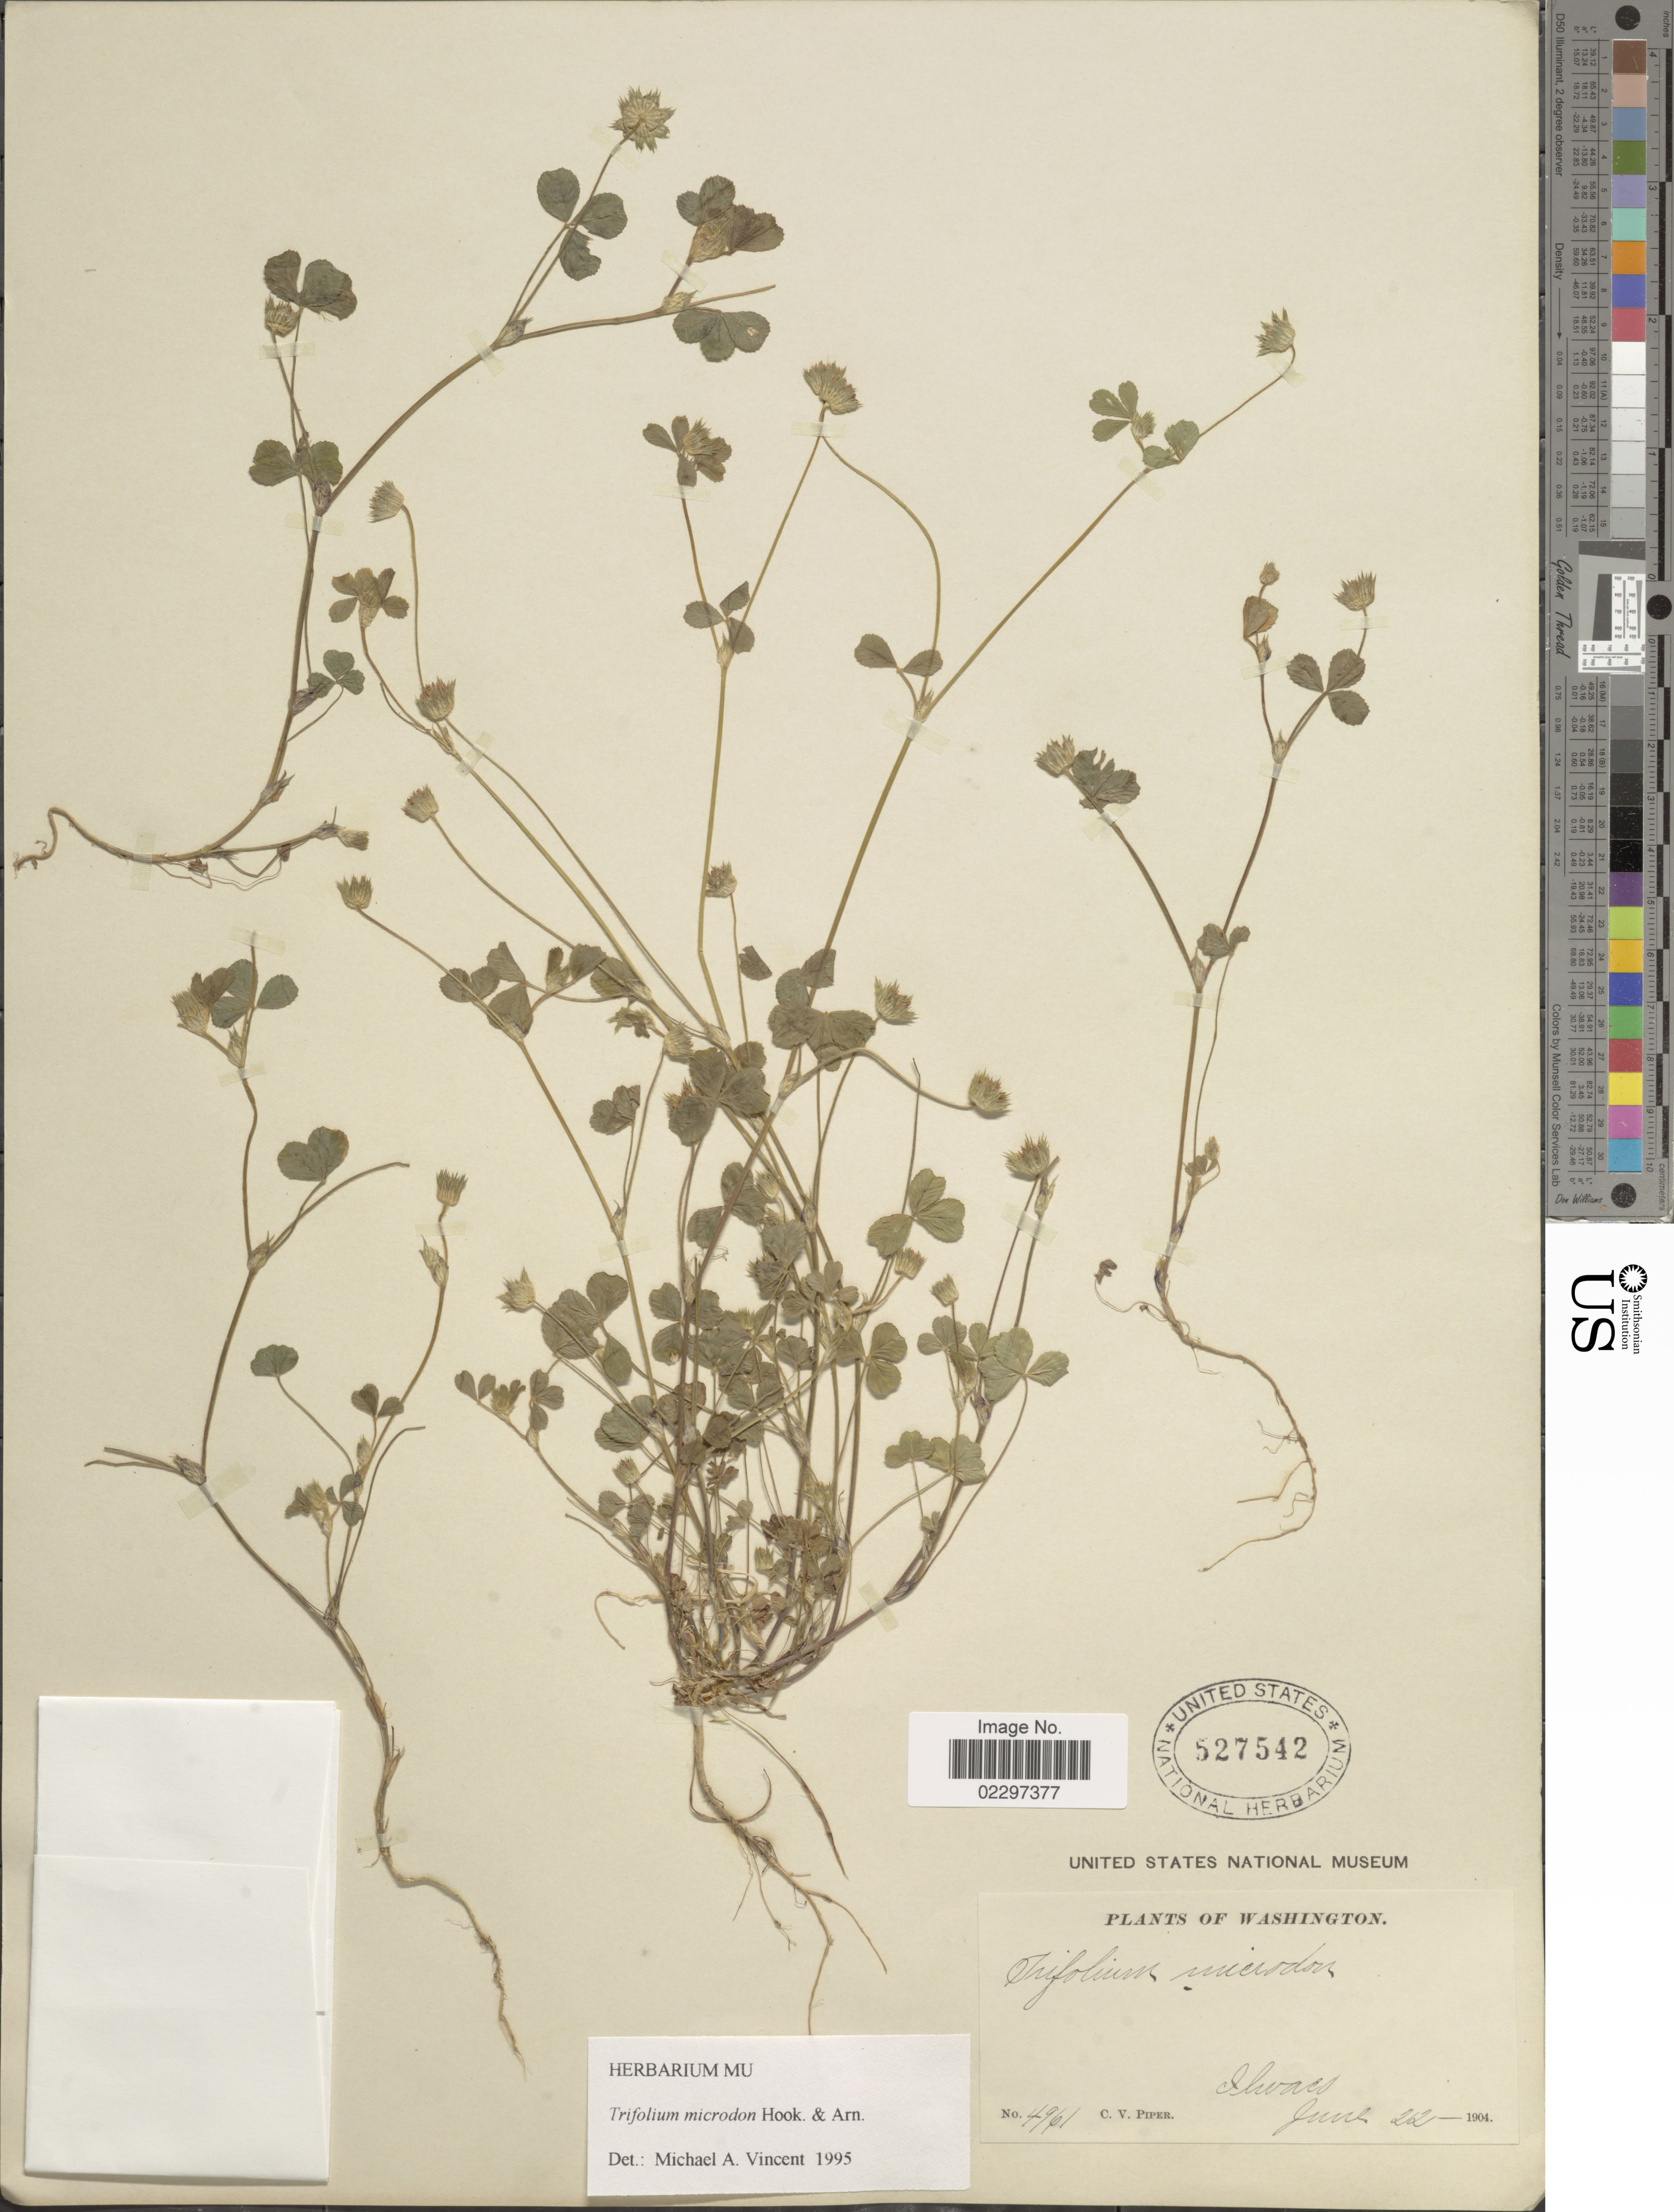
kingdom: Plantae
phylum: Tracheophyta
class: Magnoliopsida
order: Fabales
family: Fabaceae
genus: Trifolium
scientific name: Trifolium microdon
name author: Hook. & Arn.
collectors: C. V. Piper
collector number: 4961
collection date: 1904-06-22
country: United States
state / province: Washington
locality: Ihvaco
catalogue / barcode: US 527542